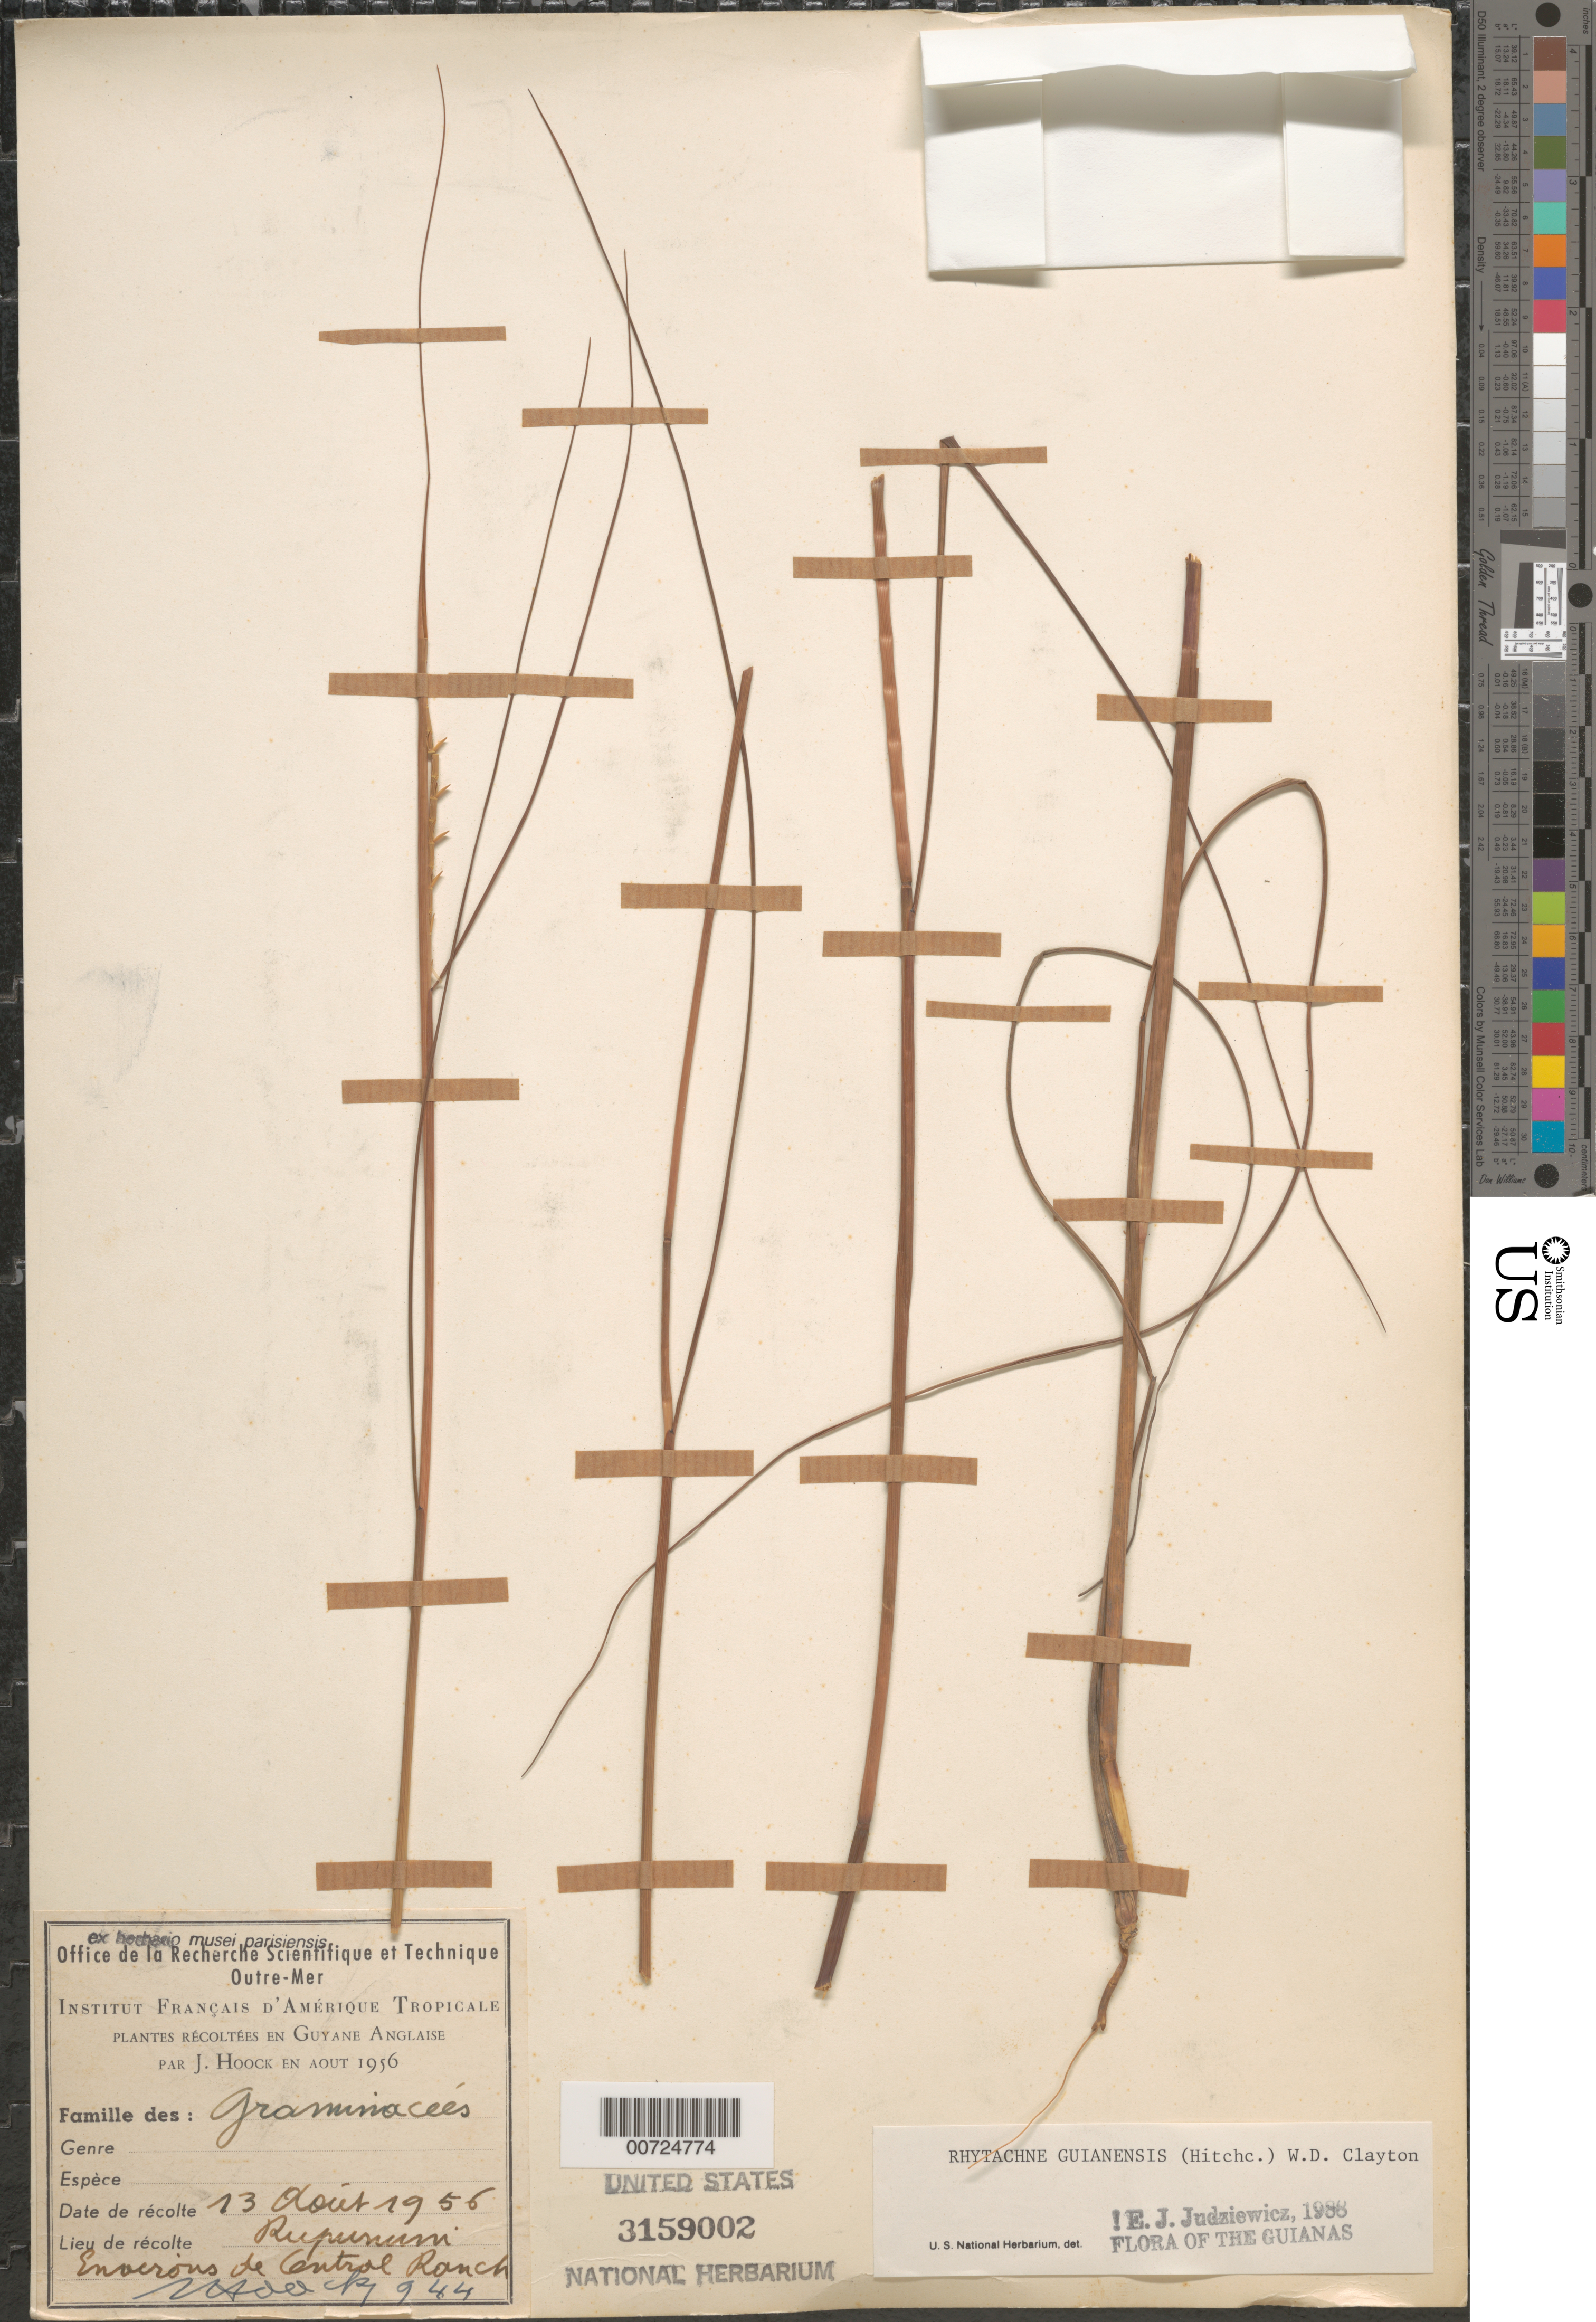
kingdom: Plantae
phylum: Tracheophyta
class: Liliopsida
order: Poales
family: Poaceae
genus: Rhytachne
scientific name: Rhytachne guianensis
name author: (Hitchc.) Clayton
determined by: Judziewicz, E. J.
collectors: J. Hoock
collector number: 944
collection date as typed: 13-Aug-56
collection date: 1956-08-13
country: Guyana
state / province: U. Takutu-U. Essequibo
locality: Rupununi, environs de Central Ranch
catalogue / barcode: US 3159002